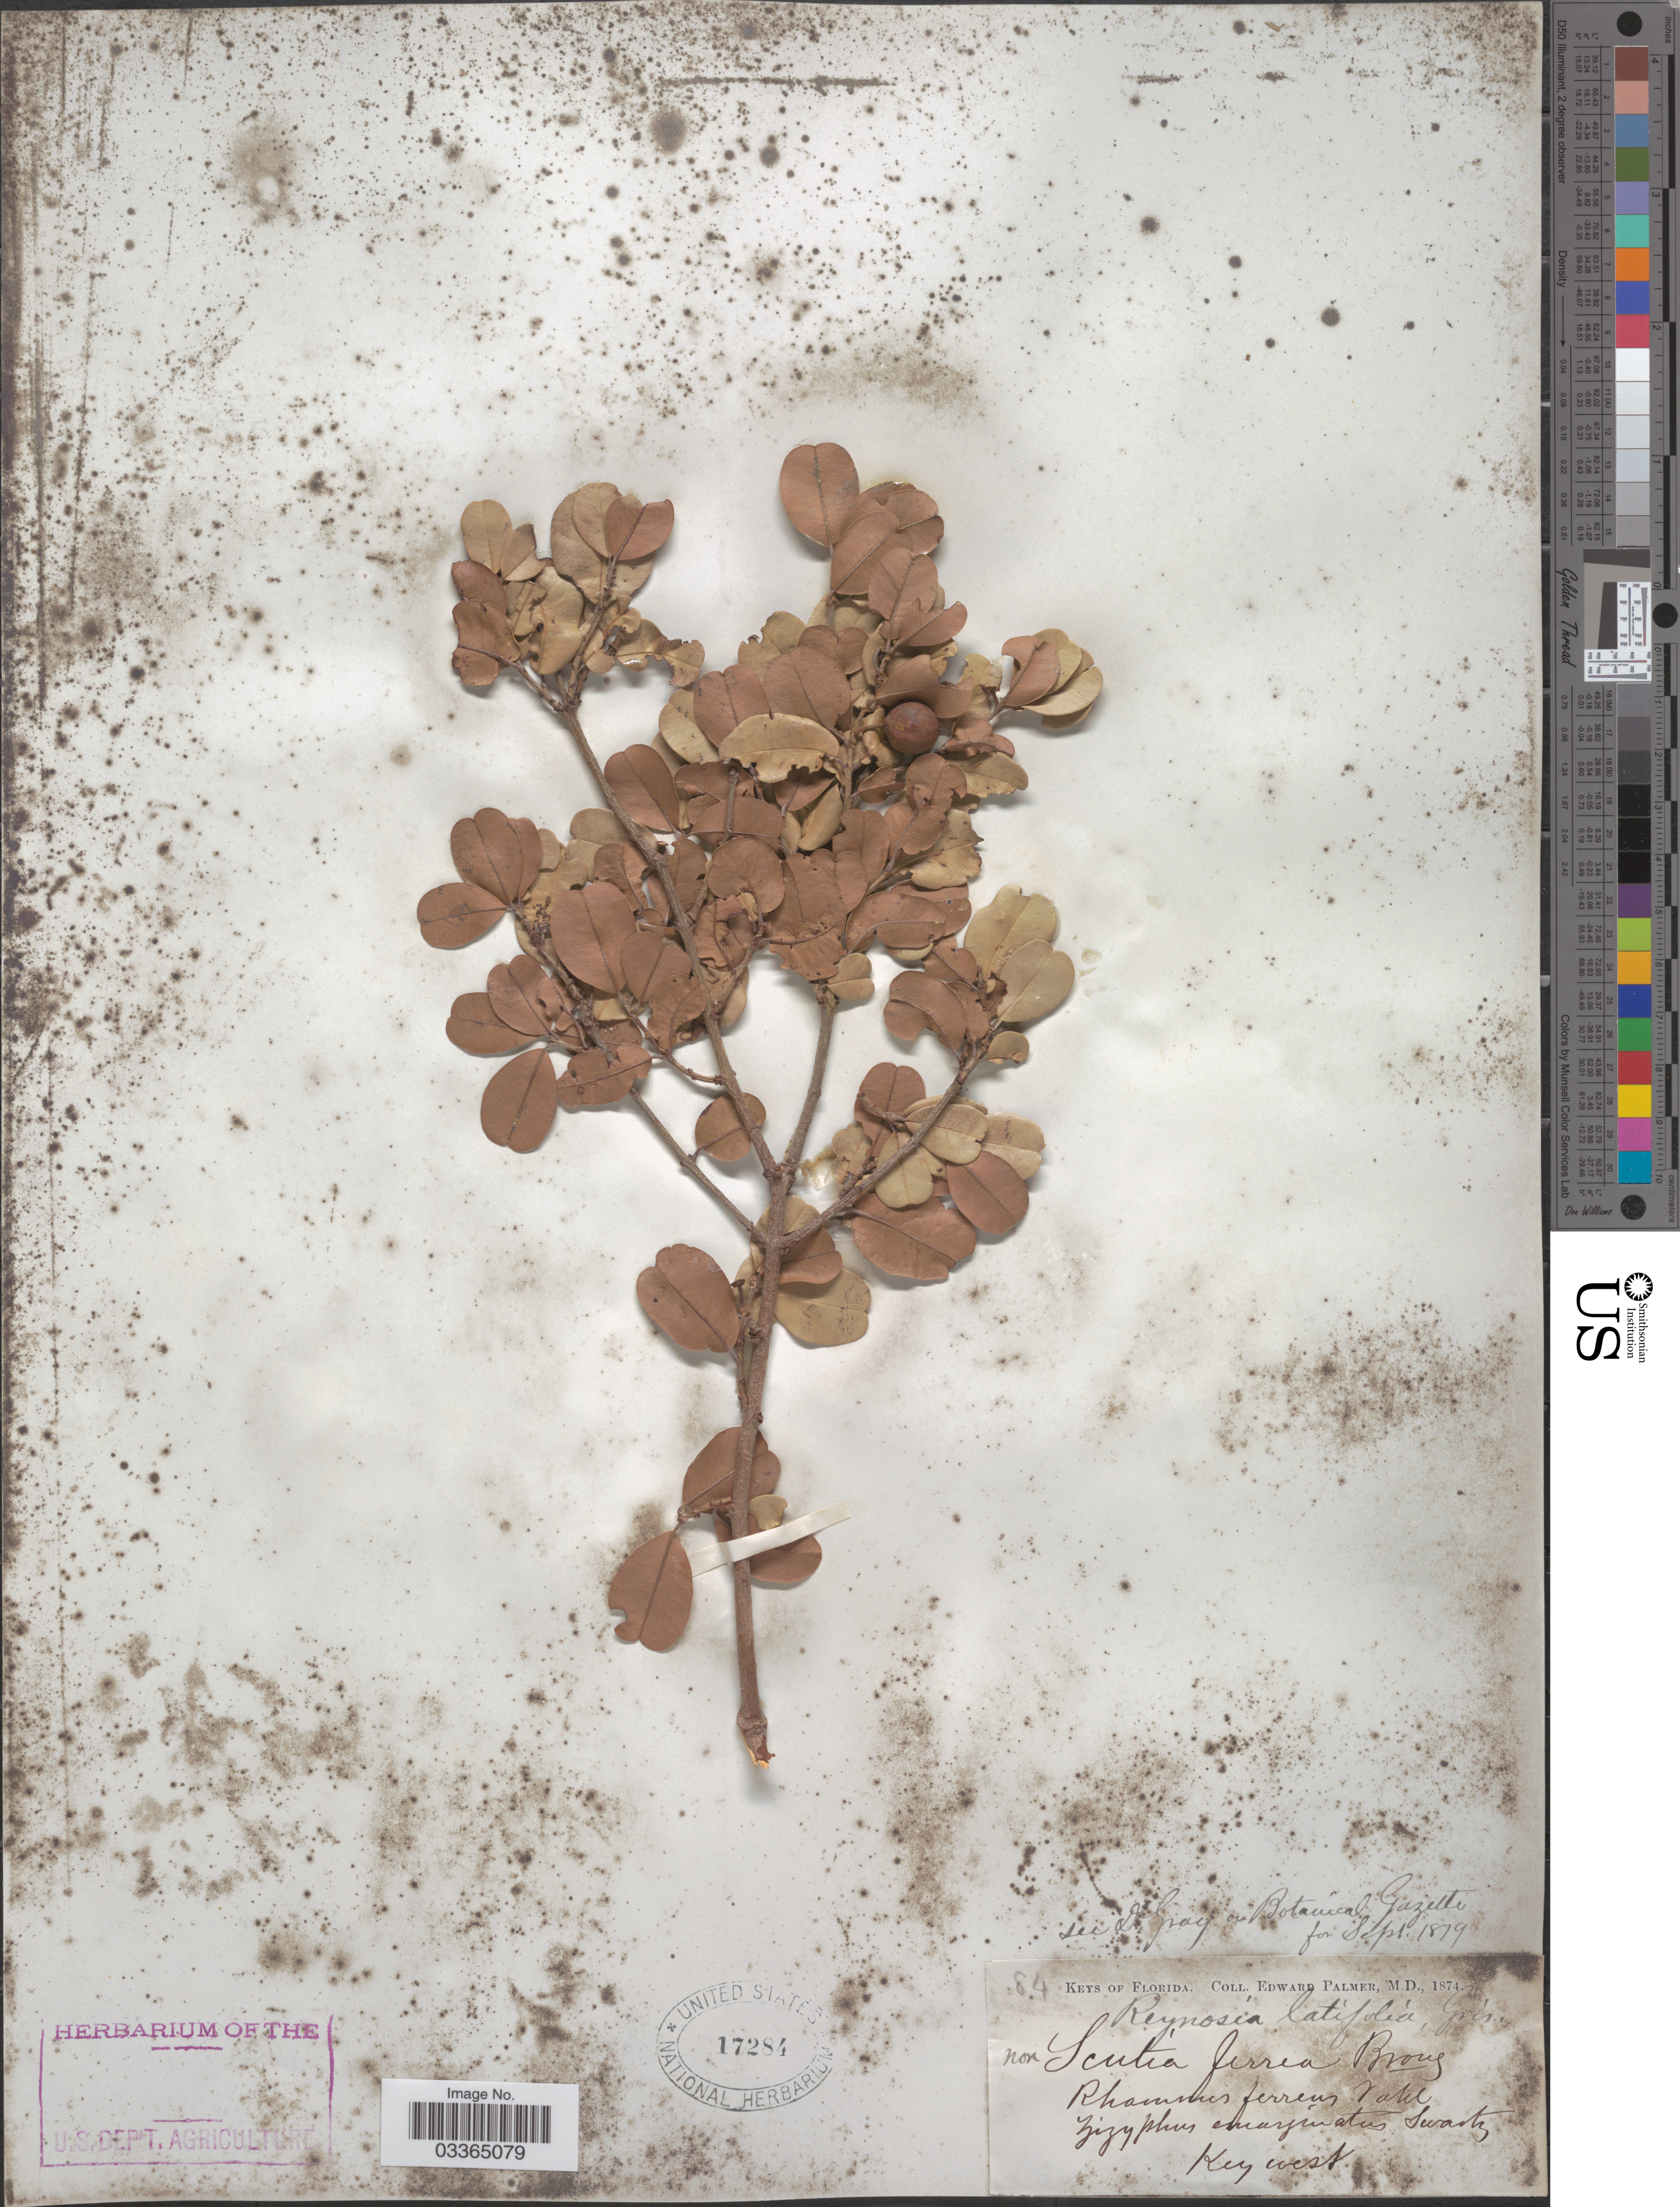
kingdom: Plantae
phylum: Tracheophyta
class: Magnoliopsida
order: Rosales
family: Rhamnaceae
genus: Reynosia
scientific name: Reynosia septentrionalis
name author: Urb.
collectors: E. Palmer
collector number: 84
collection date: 1874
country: United States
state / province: Florida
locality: Keys of Florida, Key west.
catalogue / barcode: US 17284